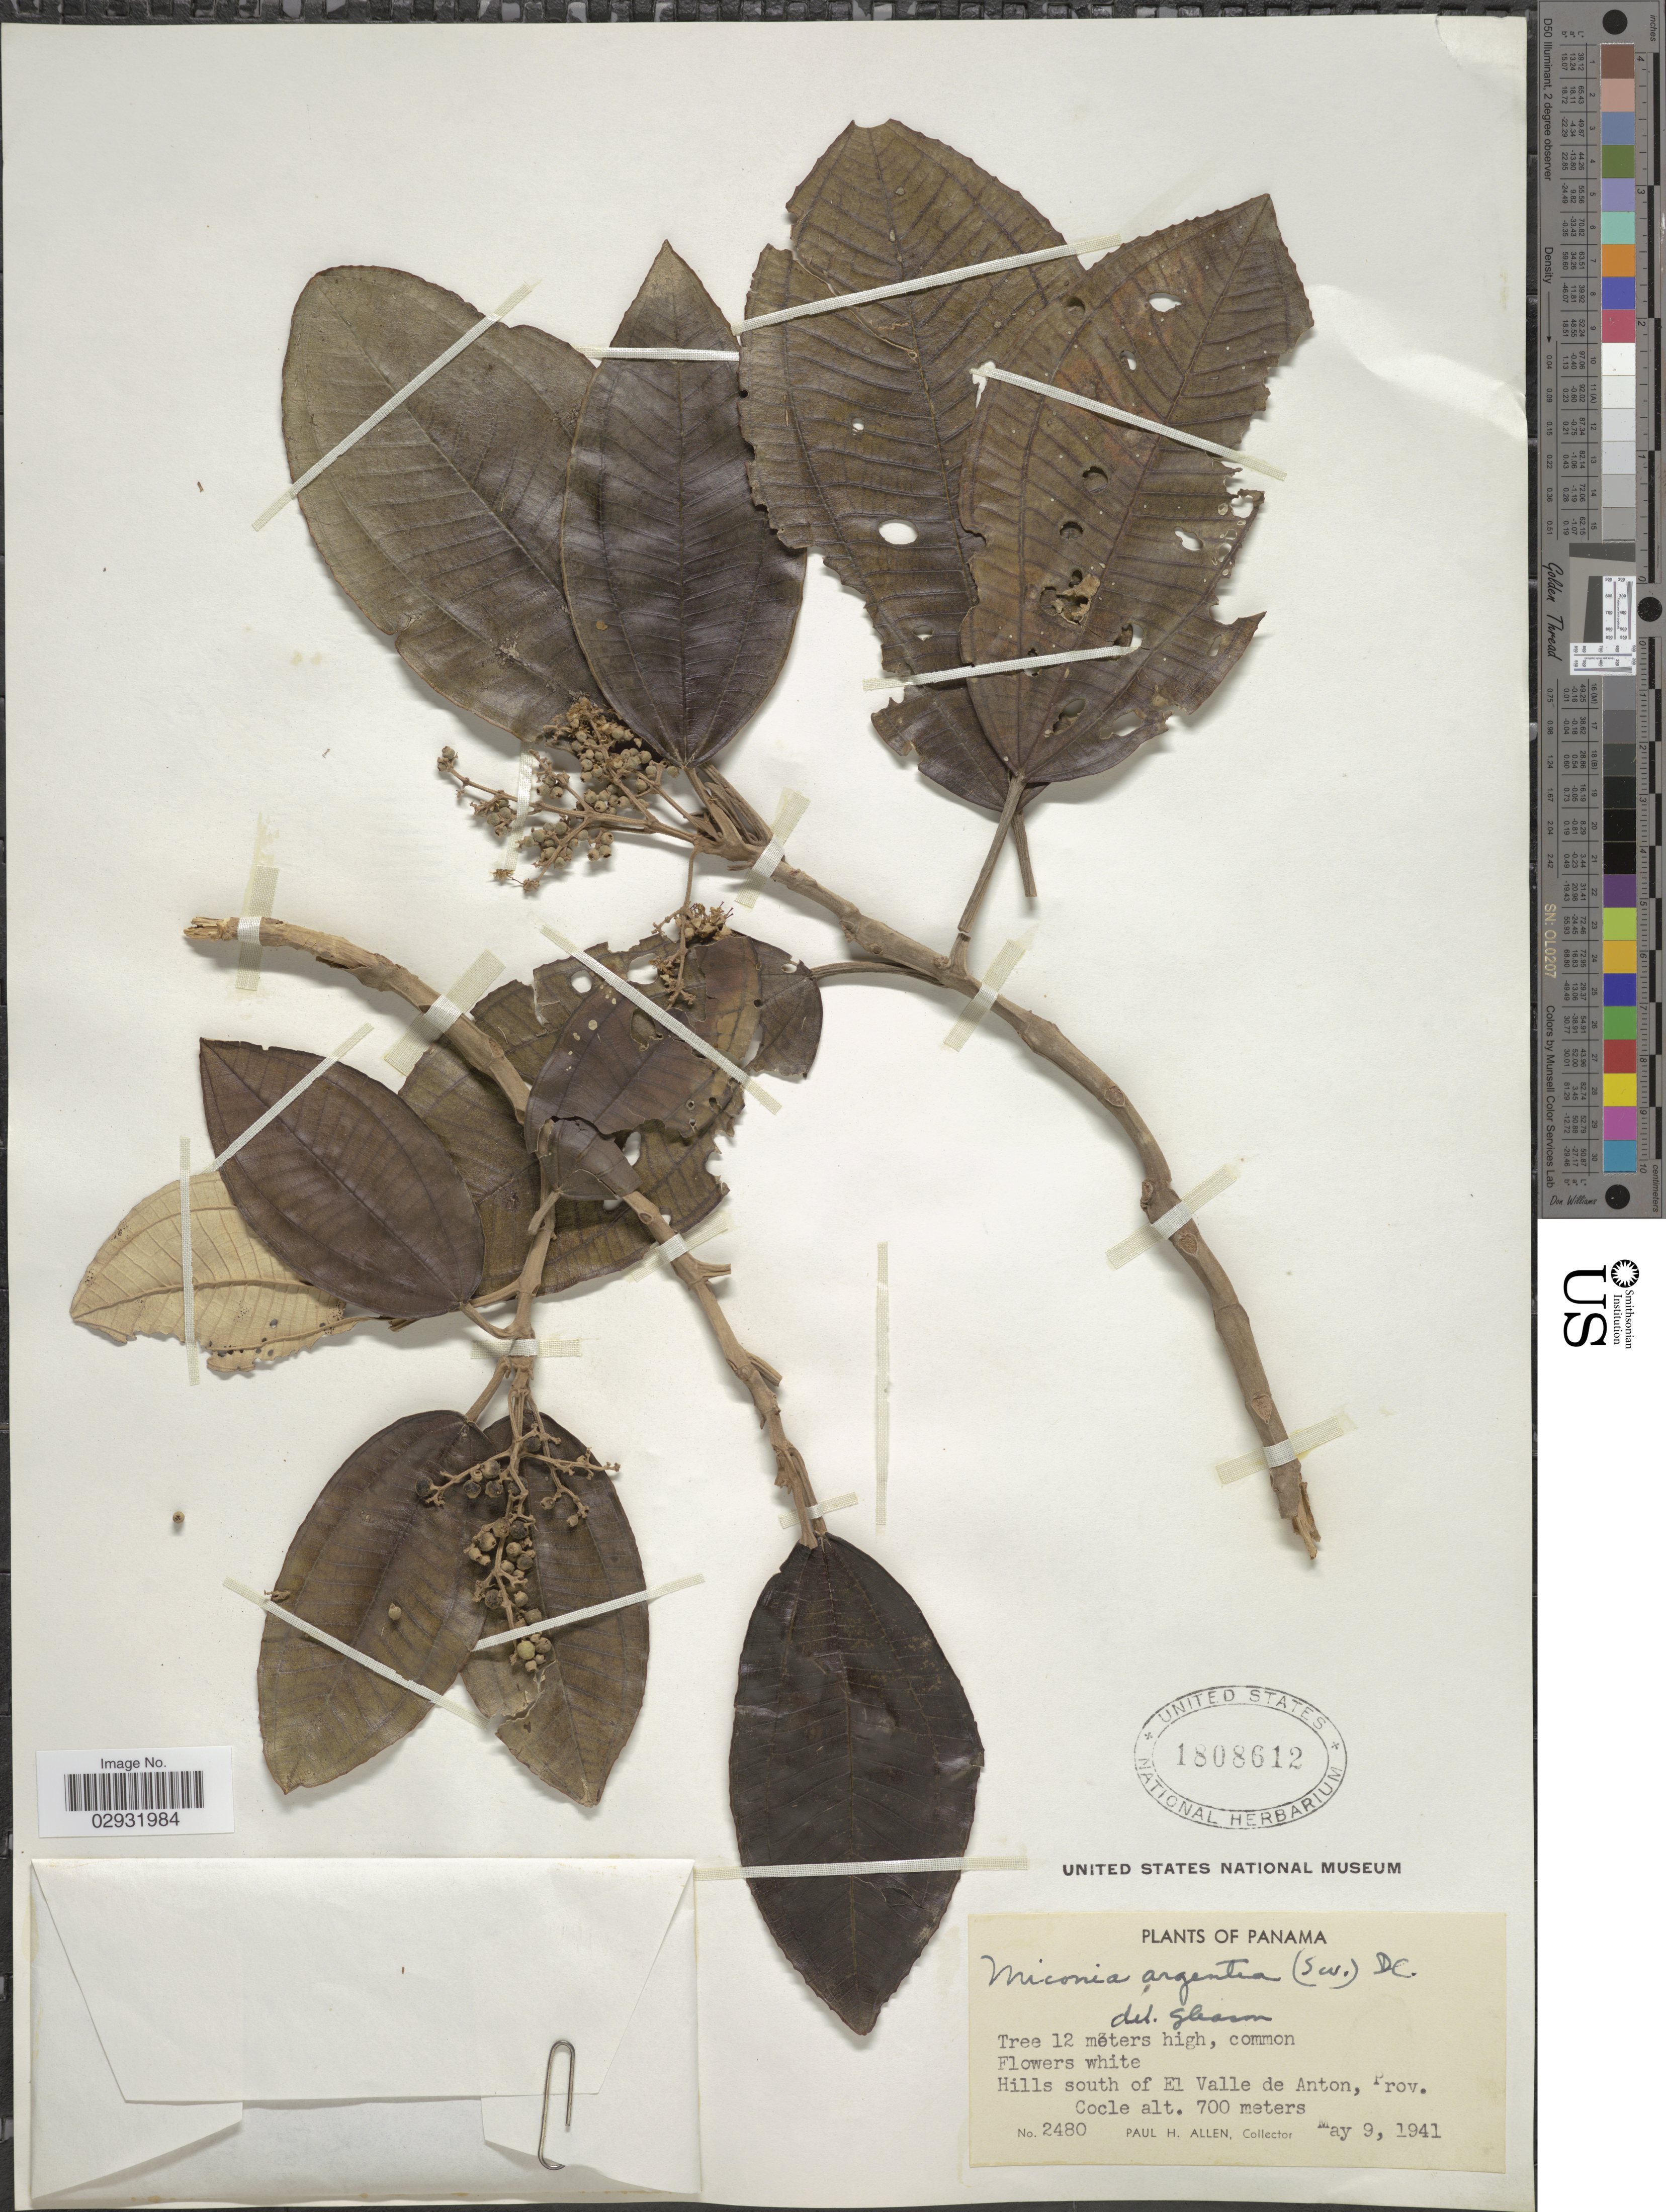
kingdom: Plantae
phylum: Tracheophyta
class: Magnoliopsida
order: Myrtales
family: Melastomataceae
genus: Miconia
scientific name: Miconia argentea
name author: (Sw.) DC.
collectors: P. H. Allen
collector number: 2480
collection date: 1941-05-09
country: Panama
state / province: Coclé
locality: Hills south of El Valle de Anton.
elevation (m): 700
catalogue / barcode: US 1808612